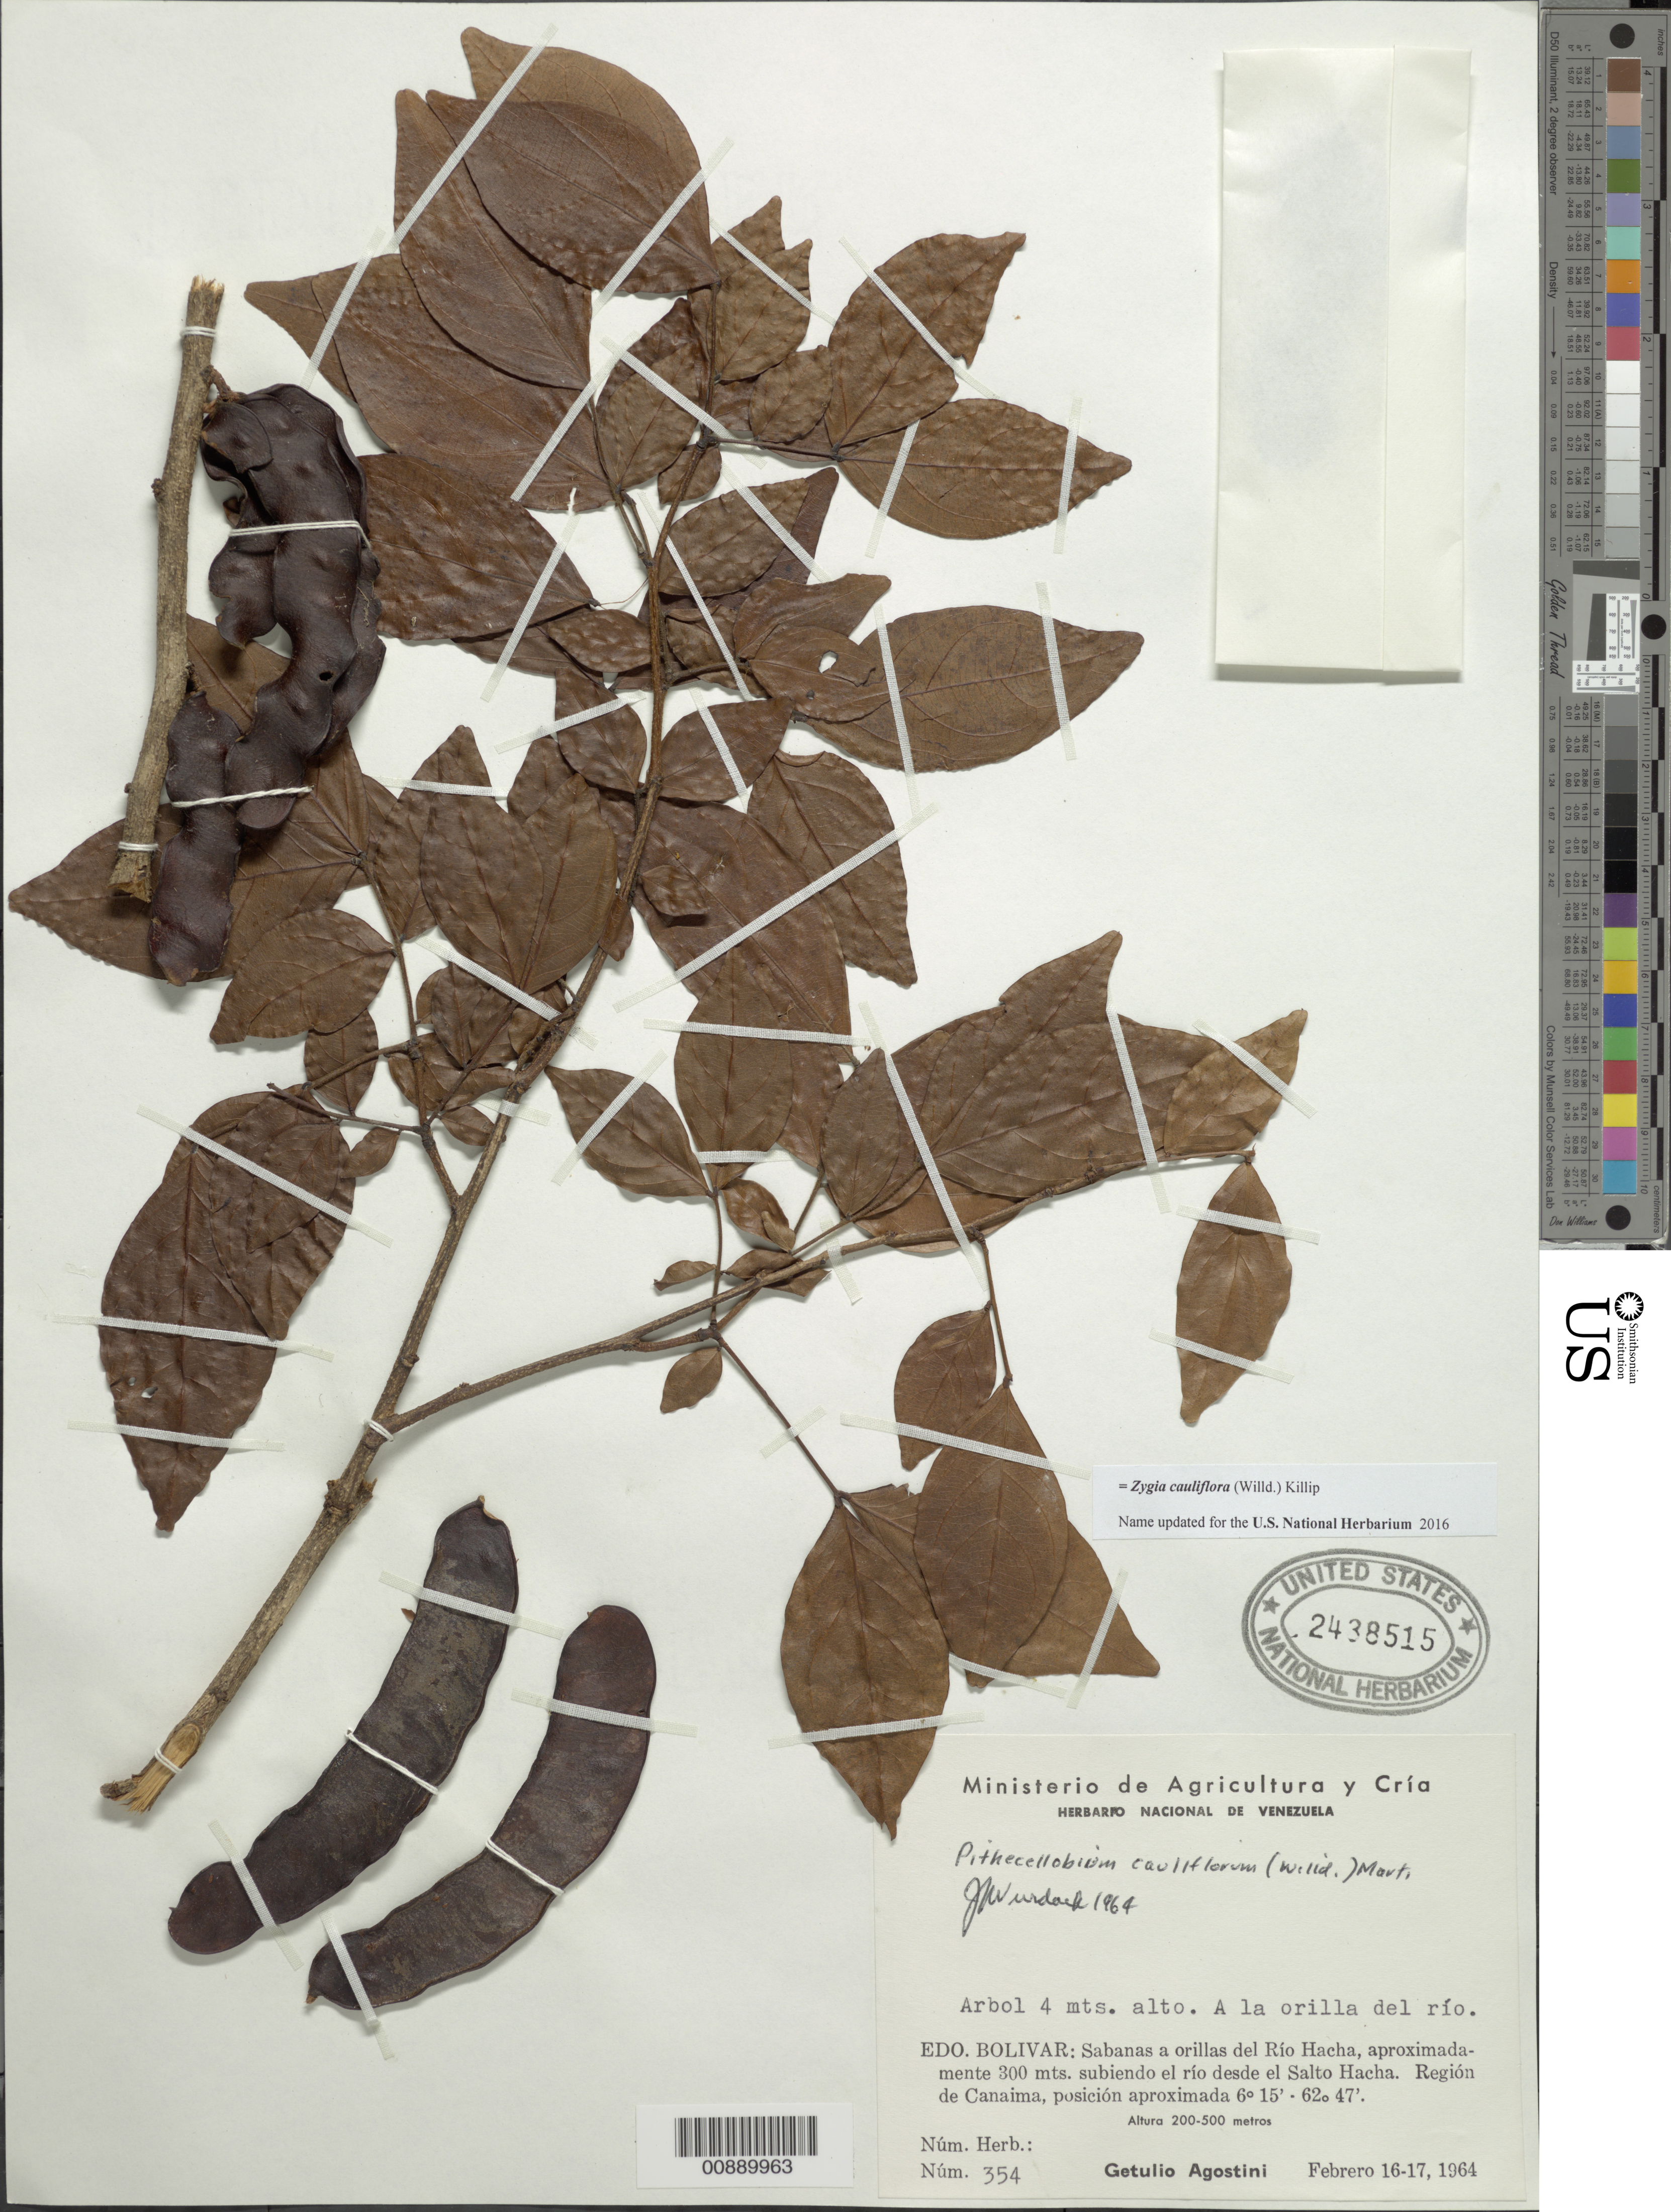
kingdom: Plantae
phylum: Tracheophyta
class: Magnoliopsida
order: Fabales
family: Fabaceae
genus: Zygia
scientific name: Zygia cauliflora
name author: (Willd.) Killip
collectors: G. Agostini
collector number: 354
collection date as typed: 16-Feb-64 to 17-Feb-64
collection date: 1964-02-16/1964-02-17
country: Venezuela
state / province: Bolívar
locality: Río Hacha, 300 m subiendo el río desde el Salto Hacha, region de Canaima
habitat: Orilla del rio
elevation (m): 200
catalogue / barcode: US 2438515